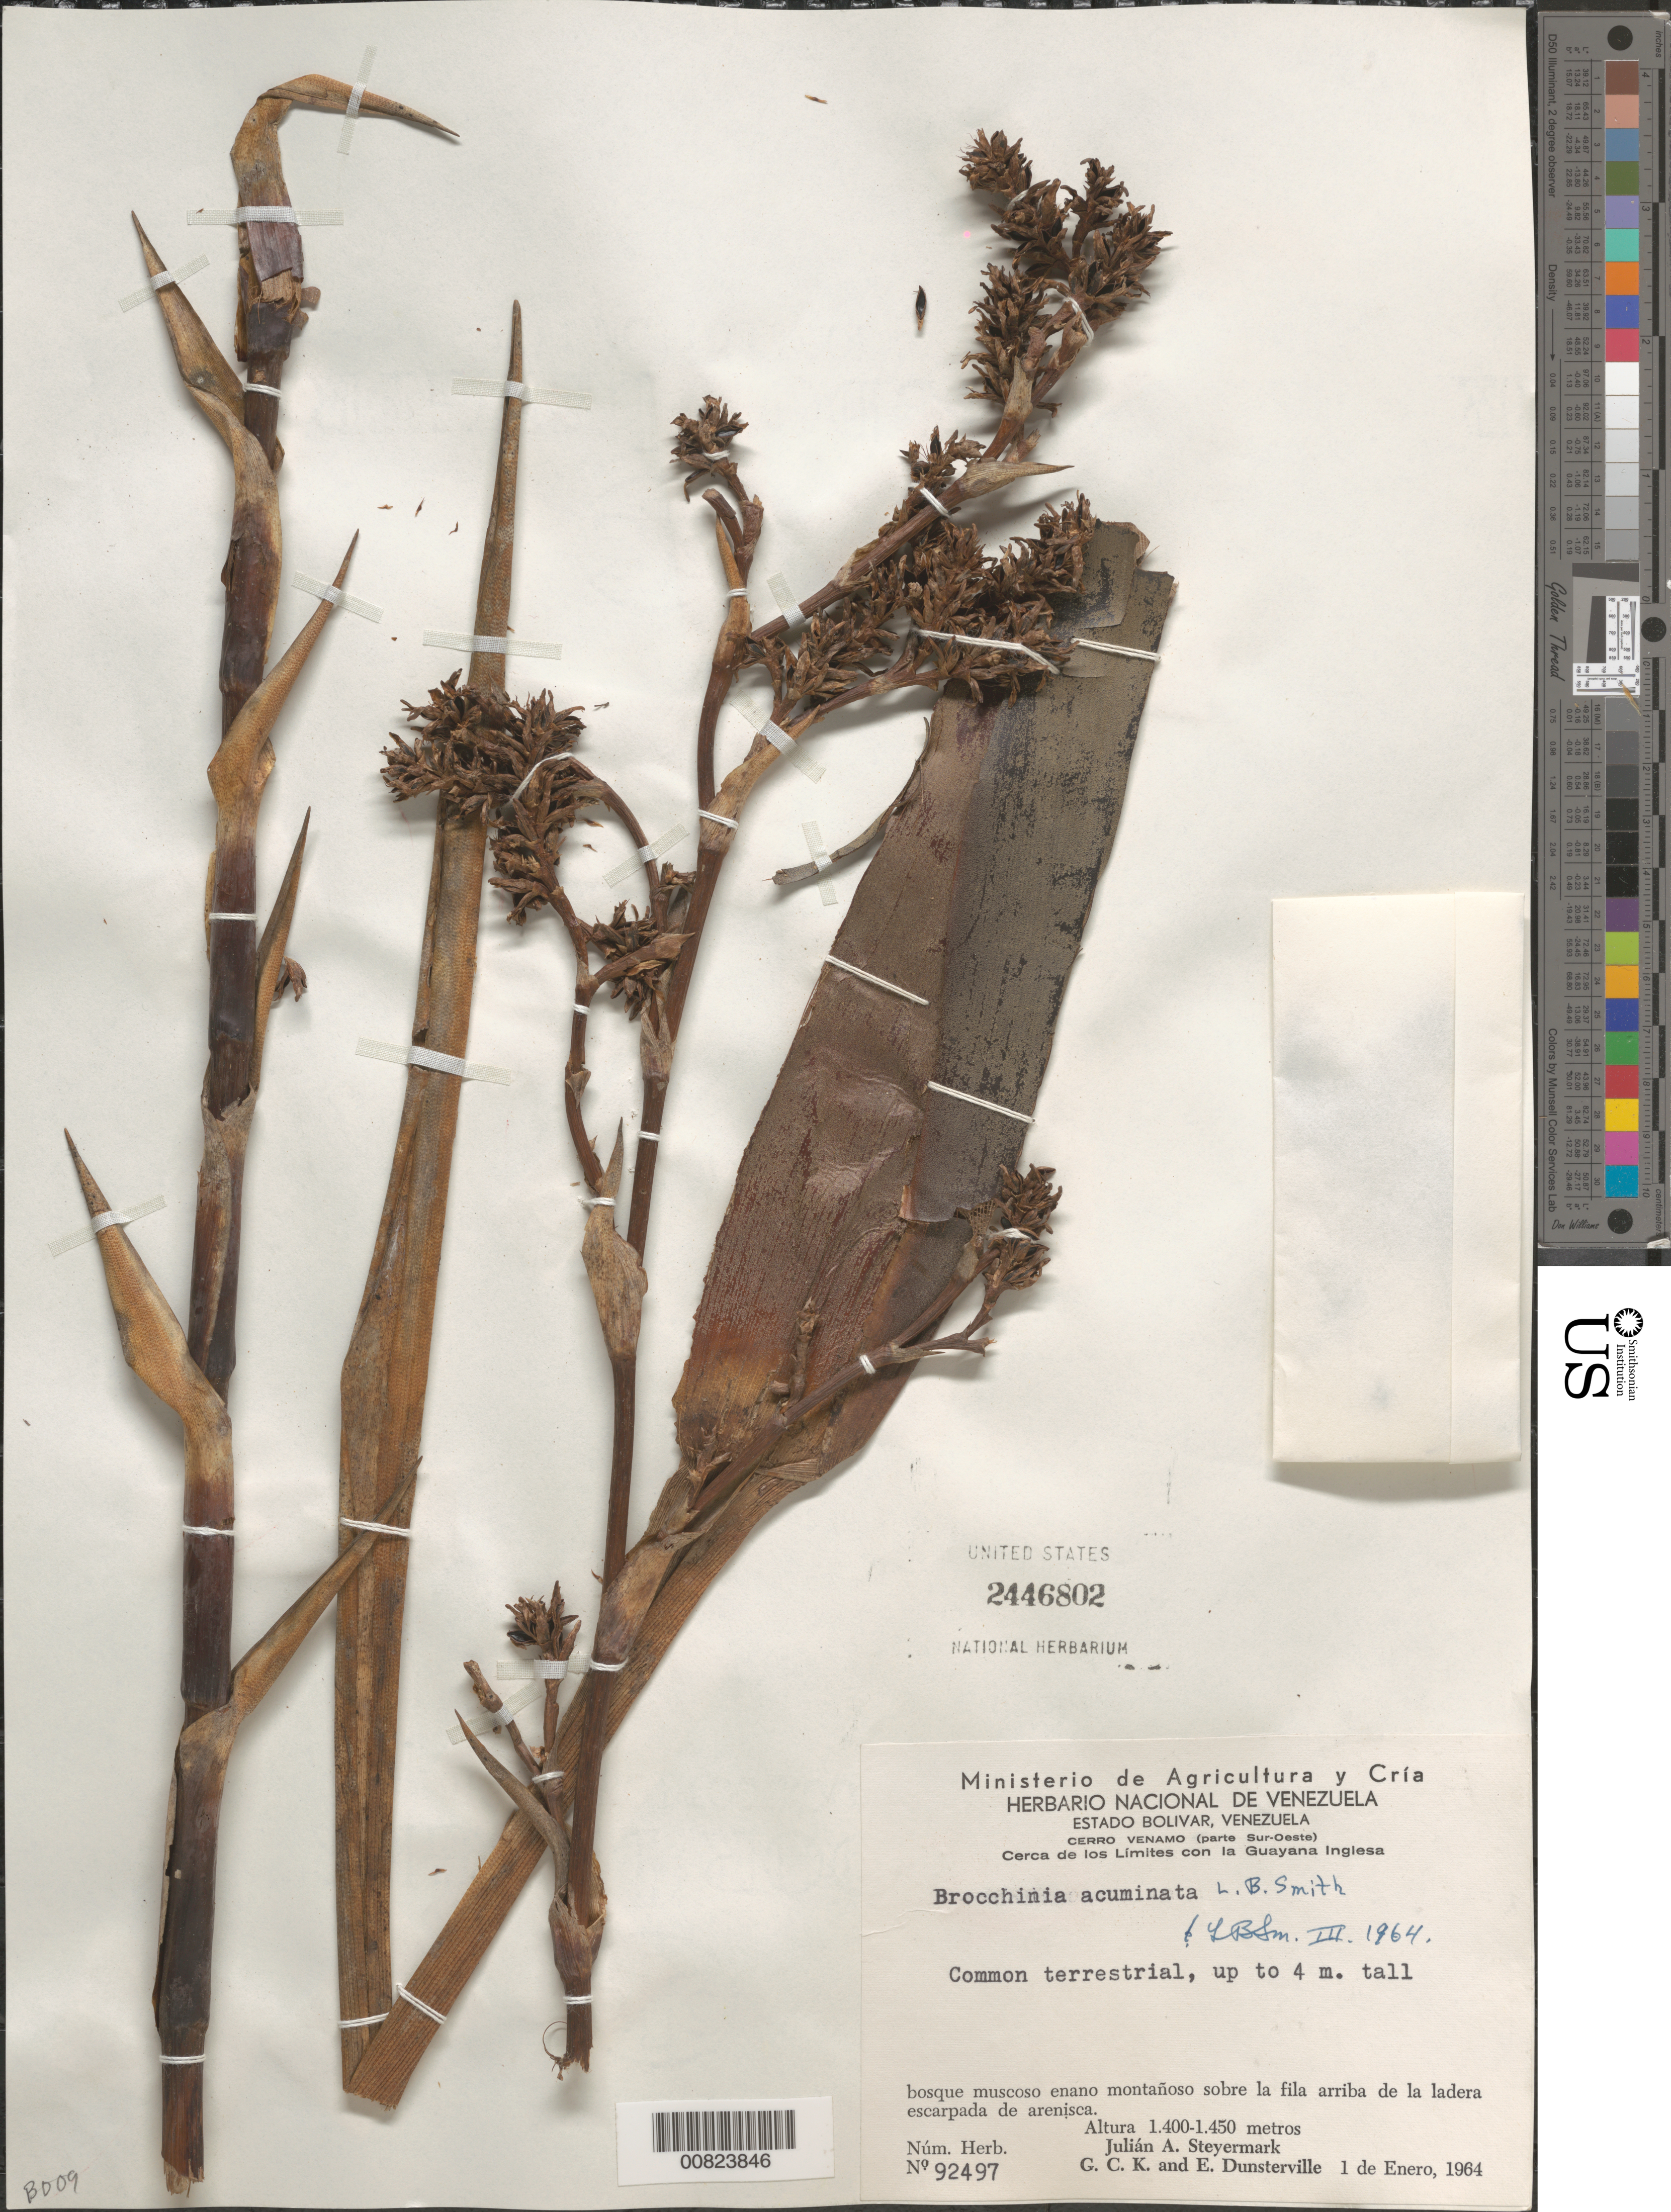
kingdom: Plantae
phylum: Tracheophyta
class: Liliopsida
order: Poales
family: Bromeliaceae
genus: Brocchinia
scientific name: Brocchinia acuminata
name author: L.B. Sm.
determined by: Smith, Lyman B., (US), NMNH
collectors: J. Steyermark, G. C. K. Dunsterville & E. Dunsterville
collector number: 92497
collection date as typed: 1-Jan-64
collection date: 1964-01-01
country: Venezuela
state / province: Bolívar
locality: Cerro Venamo, parte Sur-Oeste, cerca de los limites con Guayana Inglesa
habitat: Bosque muscoso enano montañoso sobre la fila arriba de la ladera escarpada de arenisca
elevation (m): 1400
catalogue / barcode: US 2446802